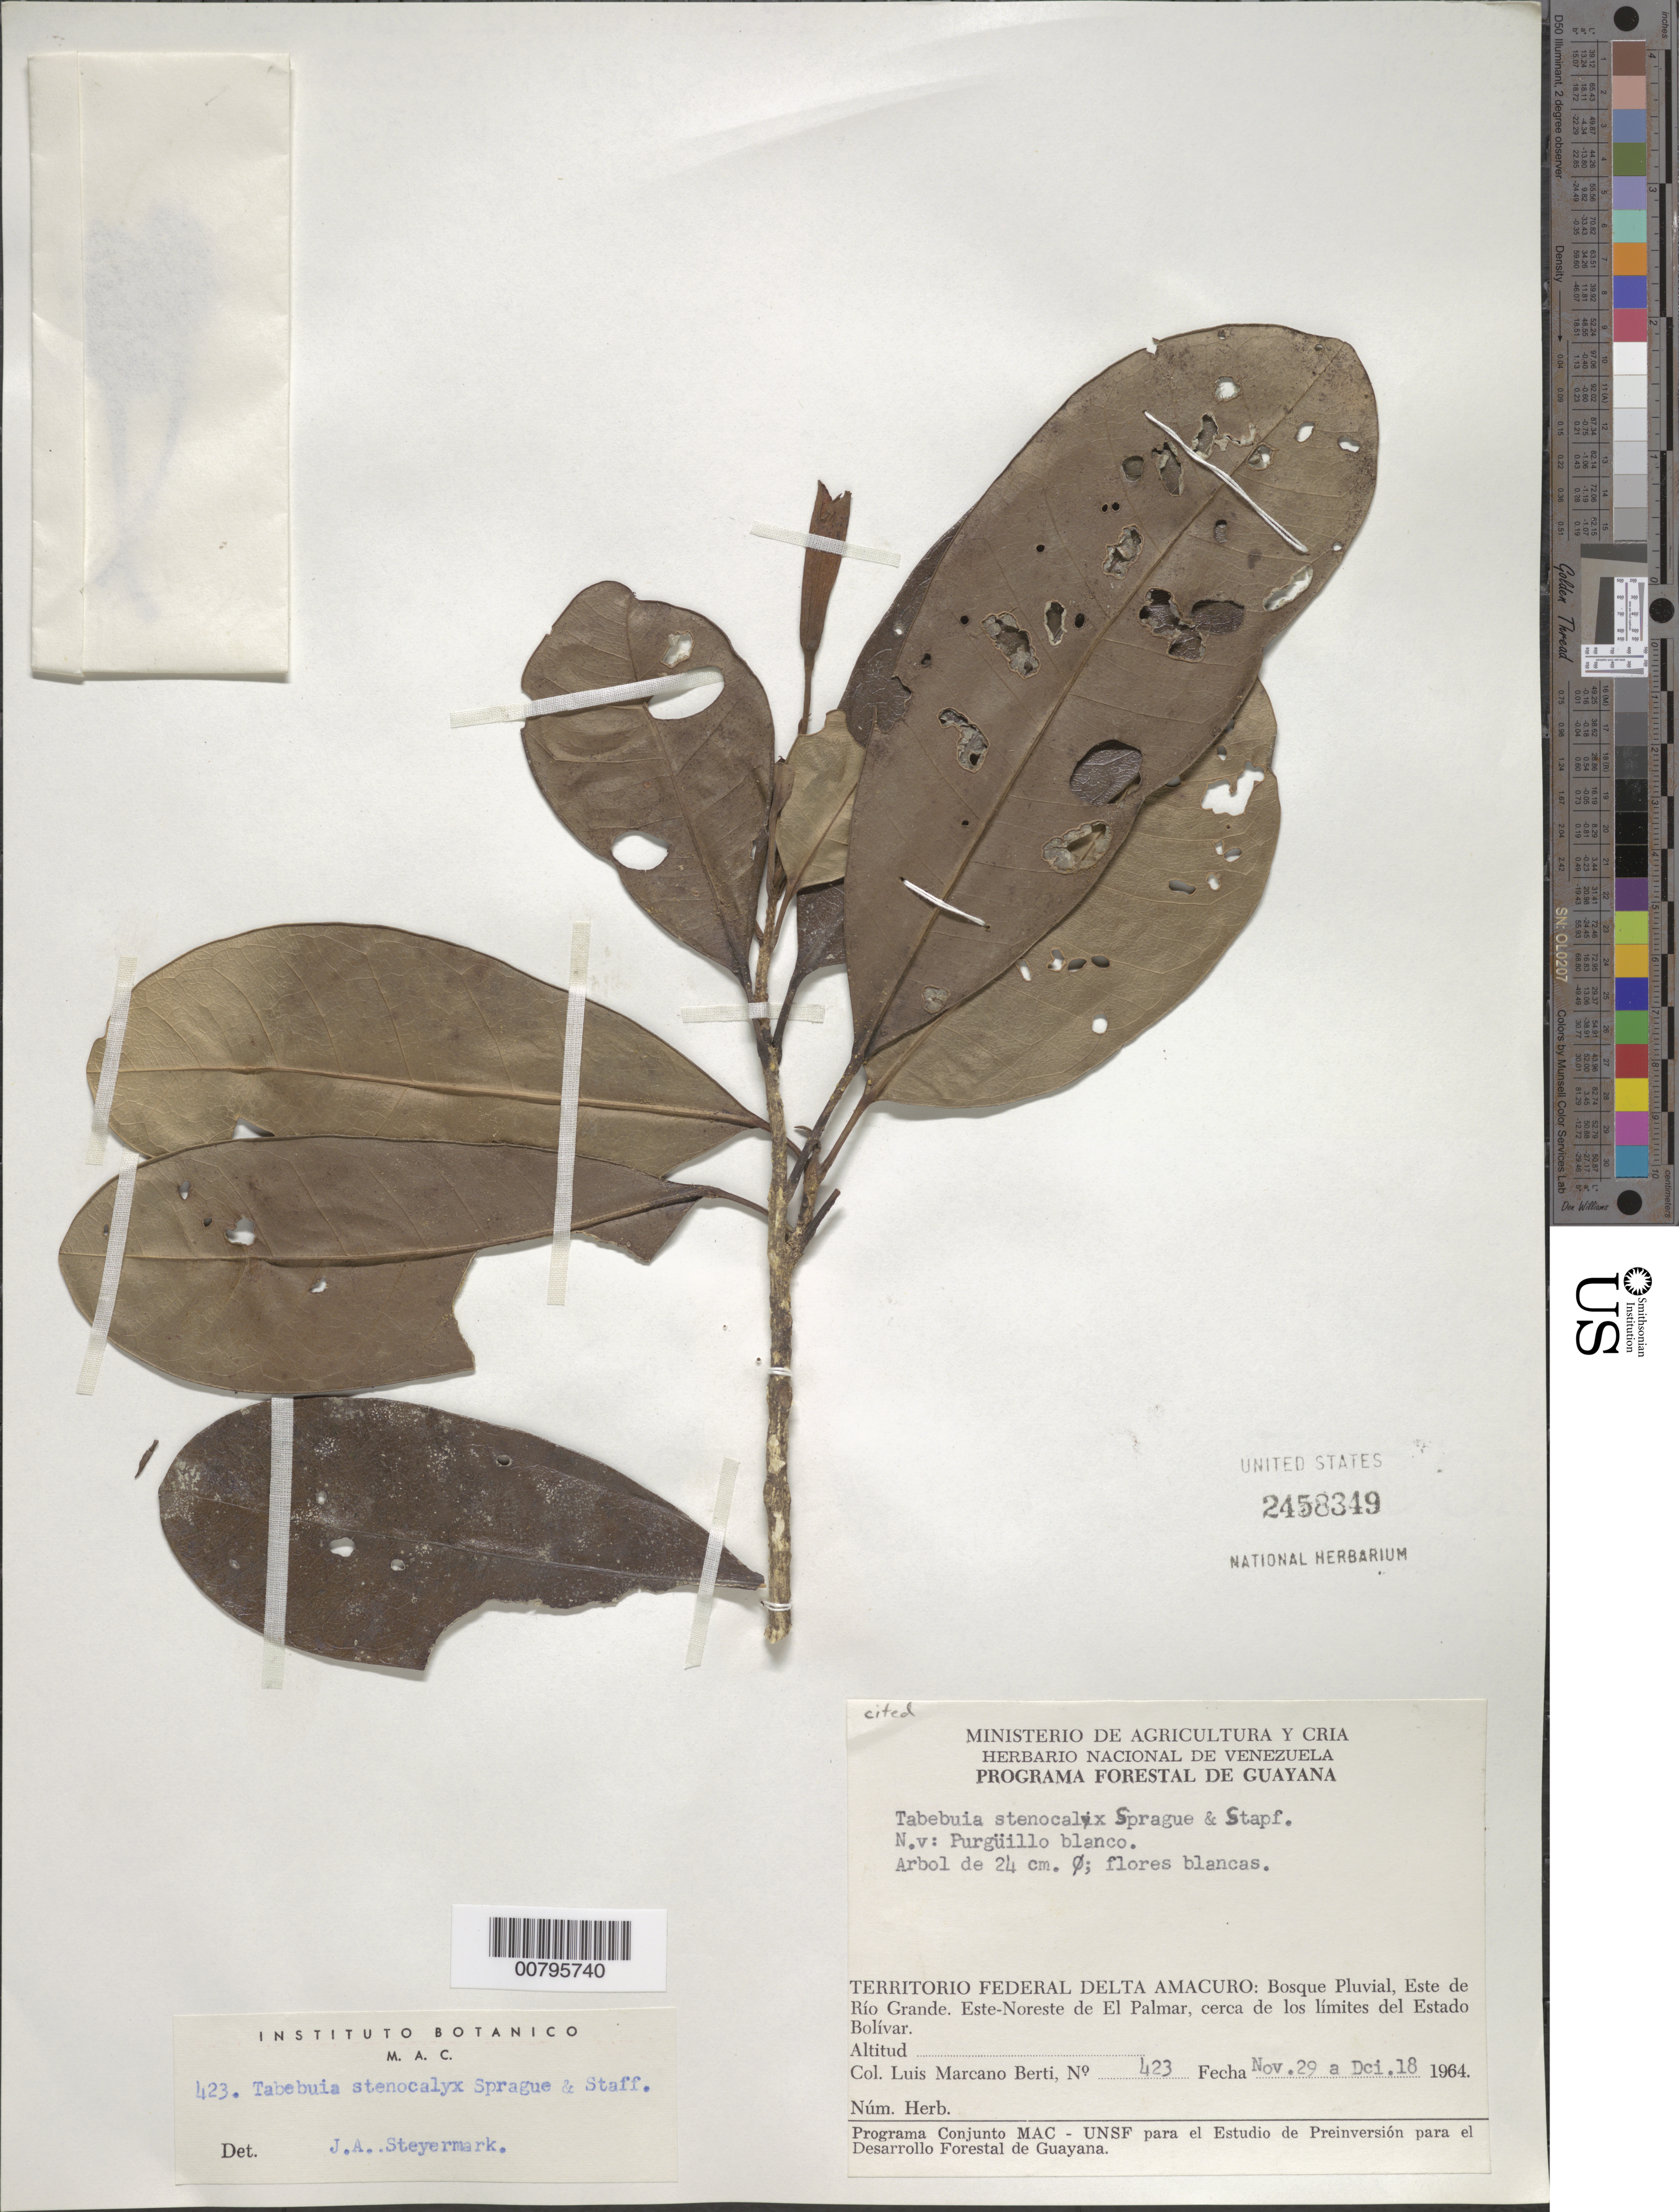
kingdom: Plantae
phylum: Tracheophyta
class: Magnoliopsida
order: Lamiales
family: Bignoniaceae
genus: Tabebuia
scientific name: Tabebuia stenocalyx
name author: Sprague & Stapf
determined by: Steyermark, Julian A., (VEN)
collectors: L. Marcano-Berti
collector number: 423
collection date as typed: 29-Nov-64 to 18-Dec-64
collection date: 1964-11-29/1964-12-18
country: Venezuela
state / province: Delta Amacuro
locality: Este de Río Grande, ENE de El Palmar, cerca de los limites del Estado Bolívar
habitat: Bosque pluvial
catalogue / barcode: US 2458349